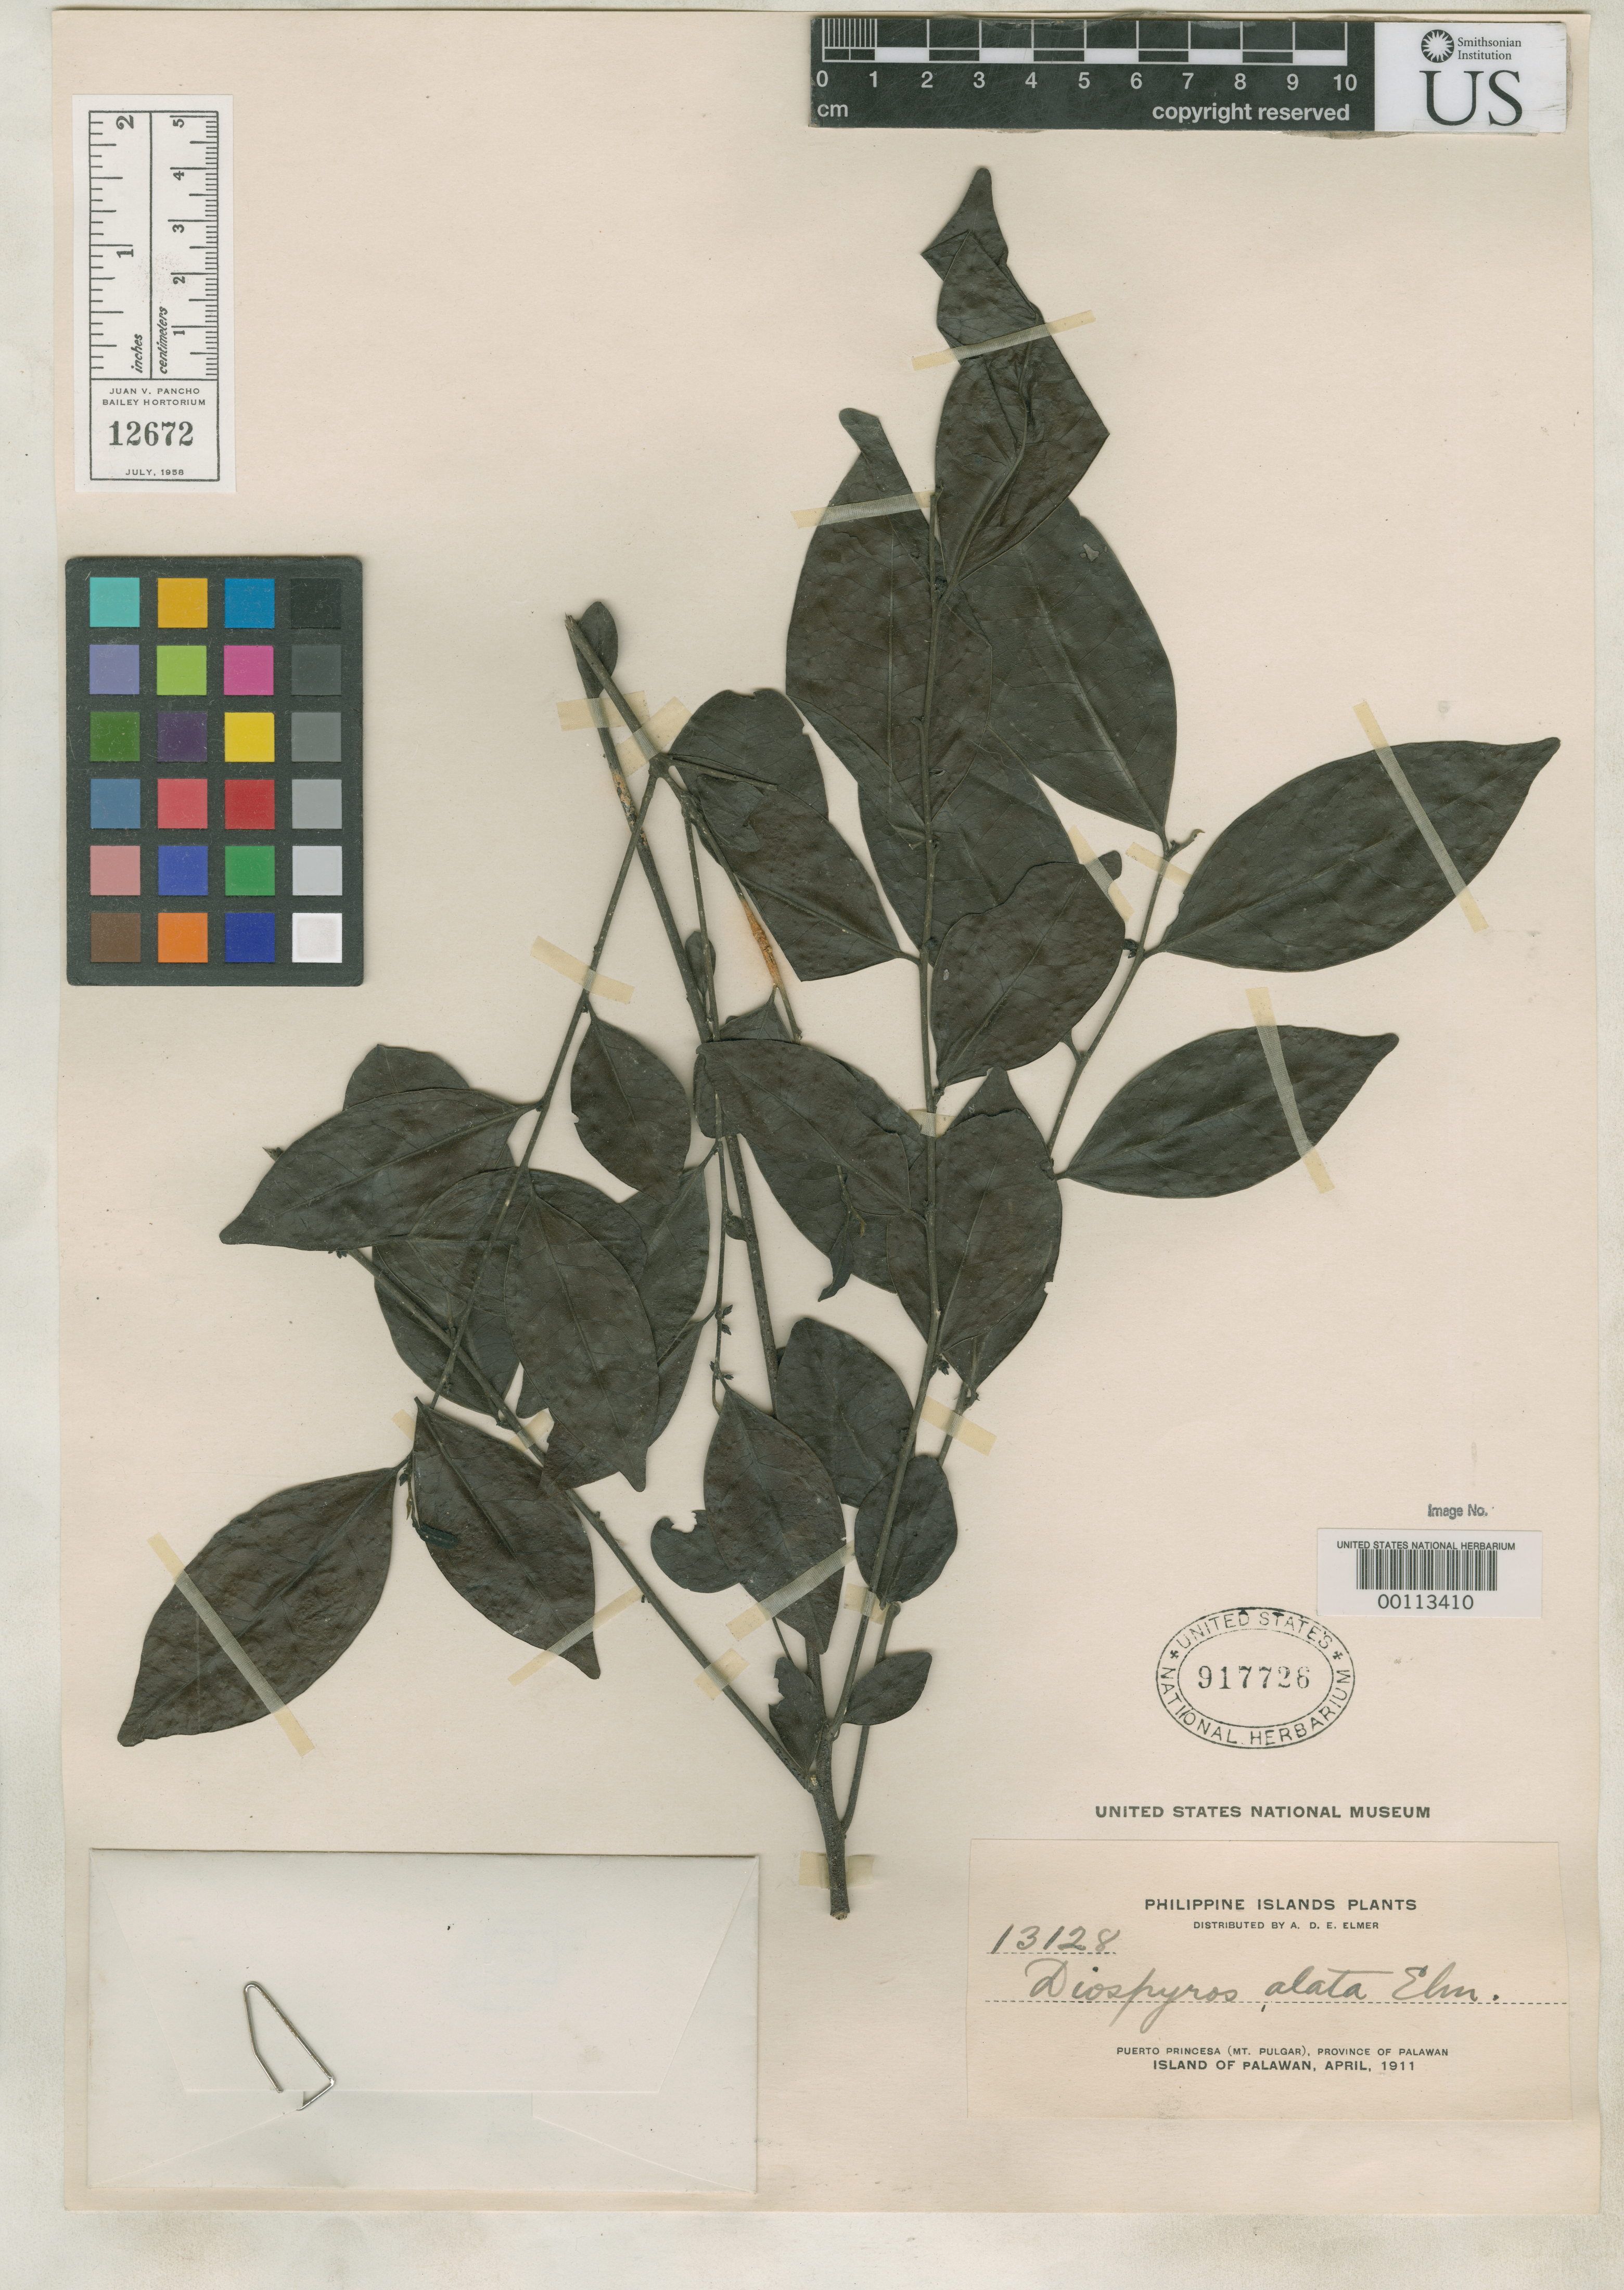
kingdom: Plantae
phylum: Tracheophyta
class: Magnoliopsida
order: Ericales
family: Ebenaceae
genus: Diospyros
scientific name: Diospyros alata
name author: Elmer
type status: Isotype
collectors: A. D. E. Elmer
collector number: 13128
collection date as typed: Apr 1911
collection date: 1911-04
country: Philippines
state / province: Mimaropa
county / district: Palawan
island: Palawan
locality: Puerto Princesa (Mt. Pulgar), Province of Palawan, Island of Palawan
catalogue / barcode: US 917726